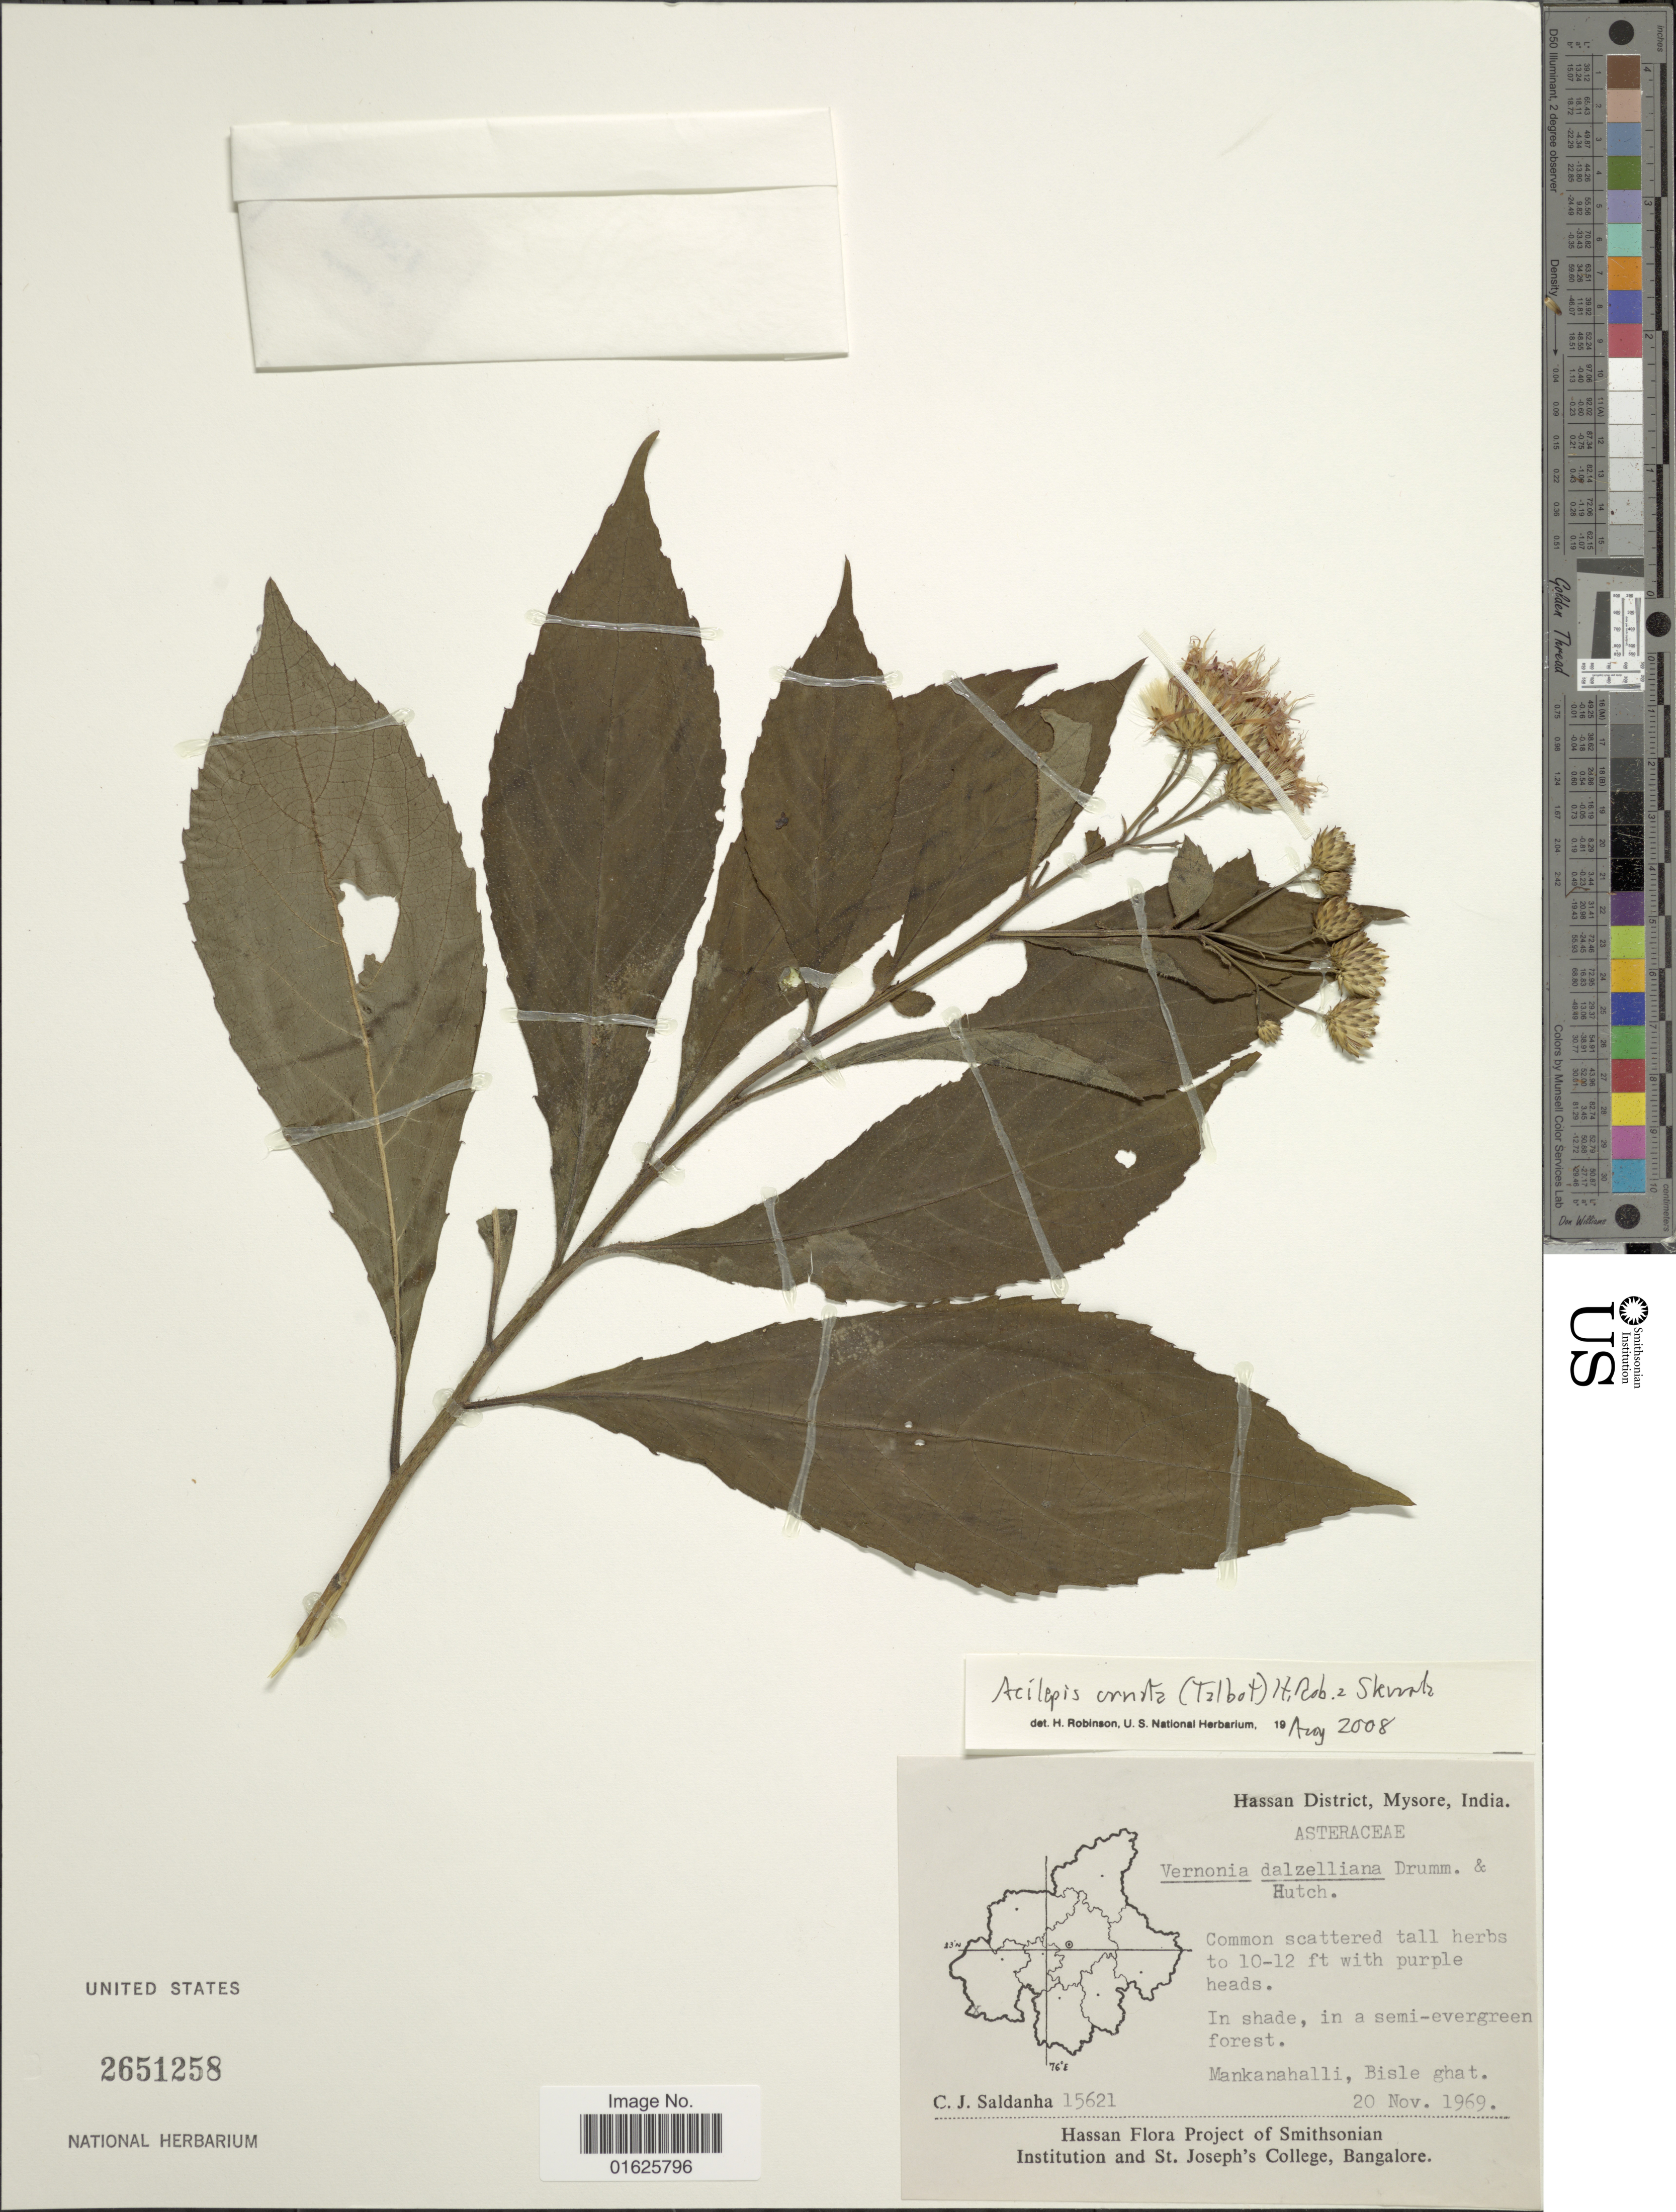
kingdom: Plantae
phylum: Tracheophyta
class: Magnoliopsida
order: Asterales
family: Asteraceae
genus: Acilepis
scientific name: Acilepis ornata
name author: (Talbot) H. Rob. & Skvarla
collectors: C. J. Saldanha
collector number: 15621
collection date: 1969-11-20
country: India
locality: Hassan District, Mysore, Mankanhalli, Bisle ghat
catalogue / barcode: US 2651258